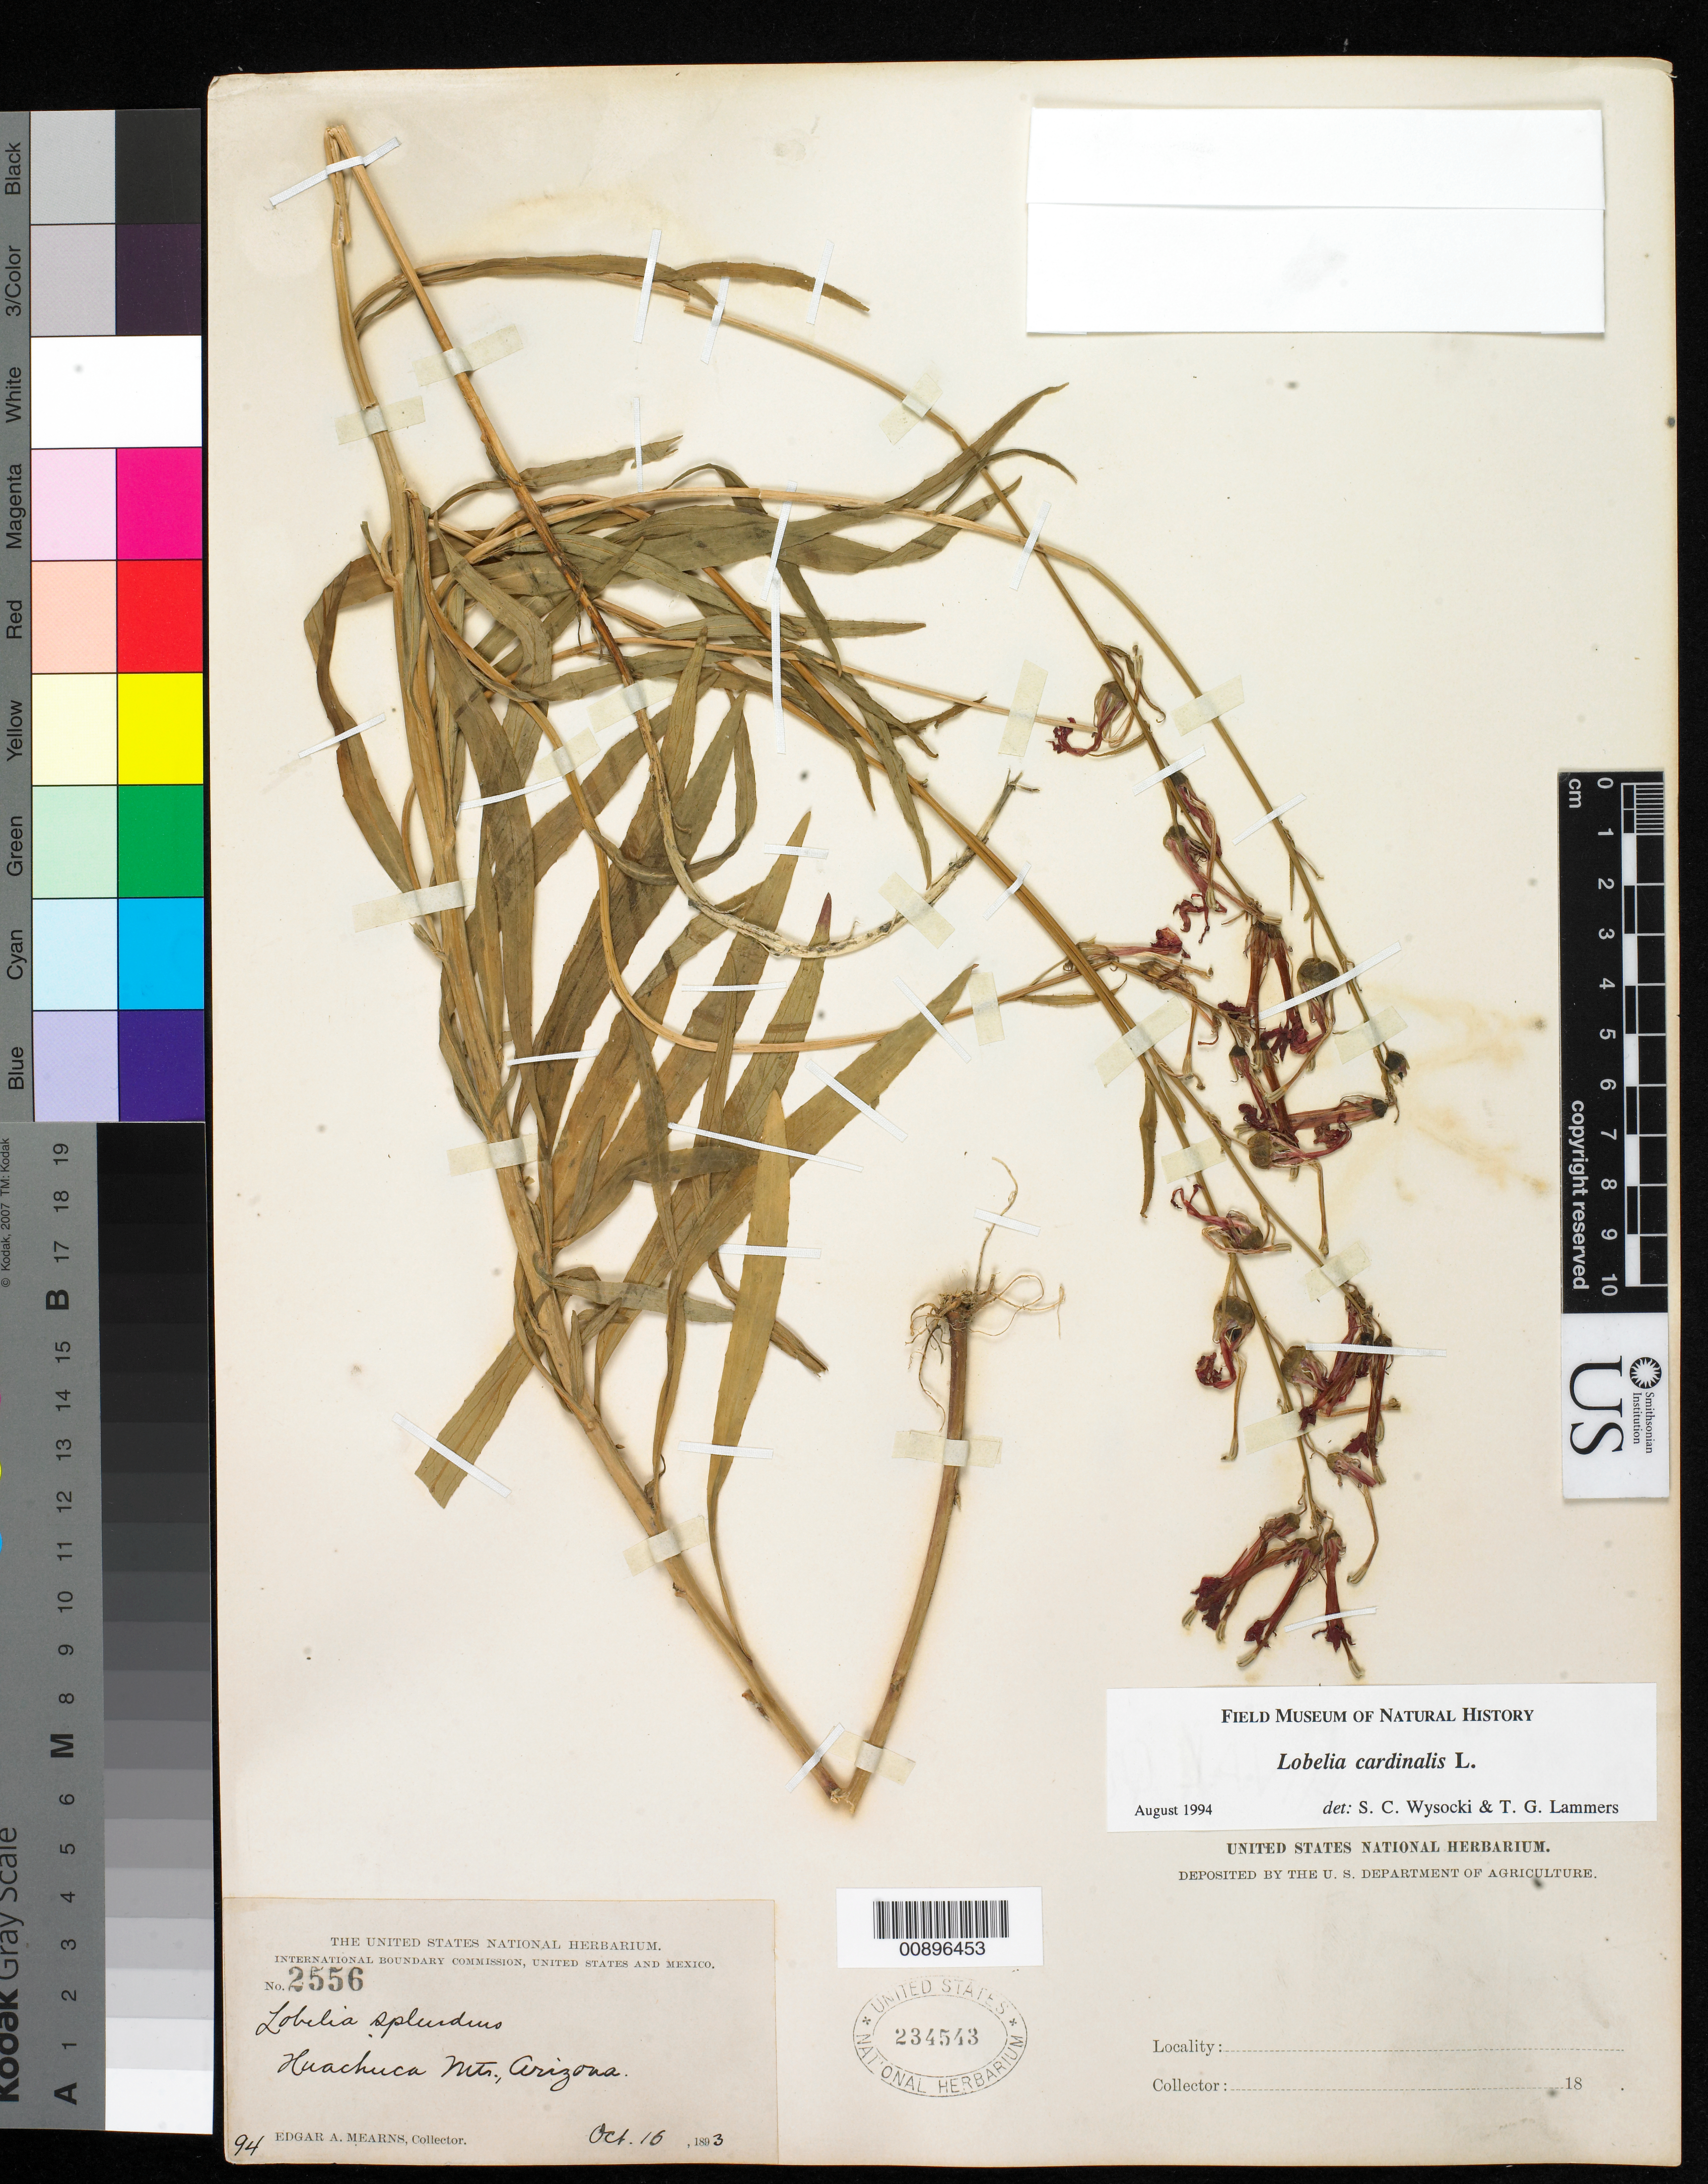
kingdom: Plantae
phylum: Tracheophyta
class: Magnoliopsida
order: Asterales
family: Campanulaceae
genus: Lobelia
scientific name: Lobelia cardinalis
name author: L.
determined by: Lammers, T. G.; Wysocki, S. C.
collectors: E. A. Mearns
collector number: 2556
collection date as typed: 16 Oct 1893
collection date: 1893-10-16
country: United States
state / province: Arizona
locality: Huachuca Mts.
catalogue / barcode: US 234543